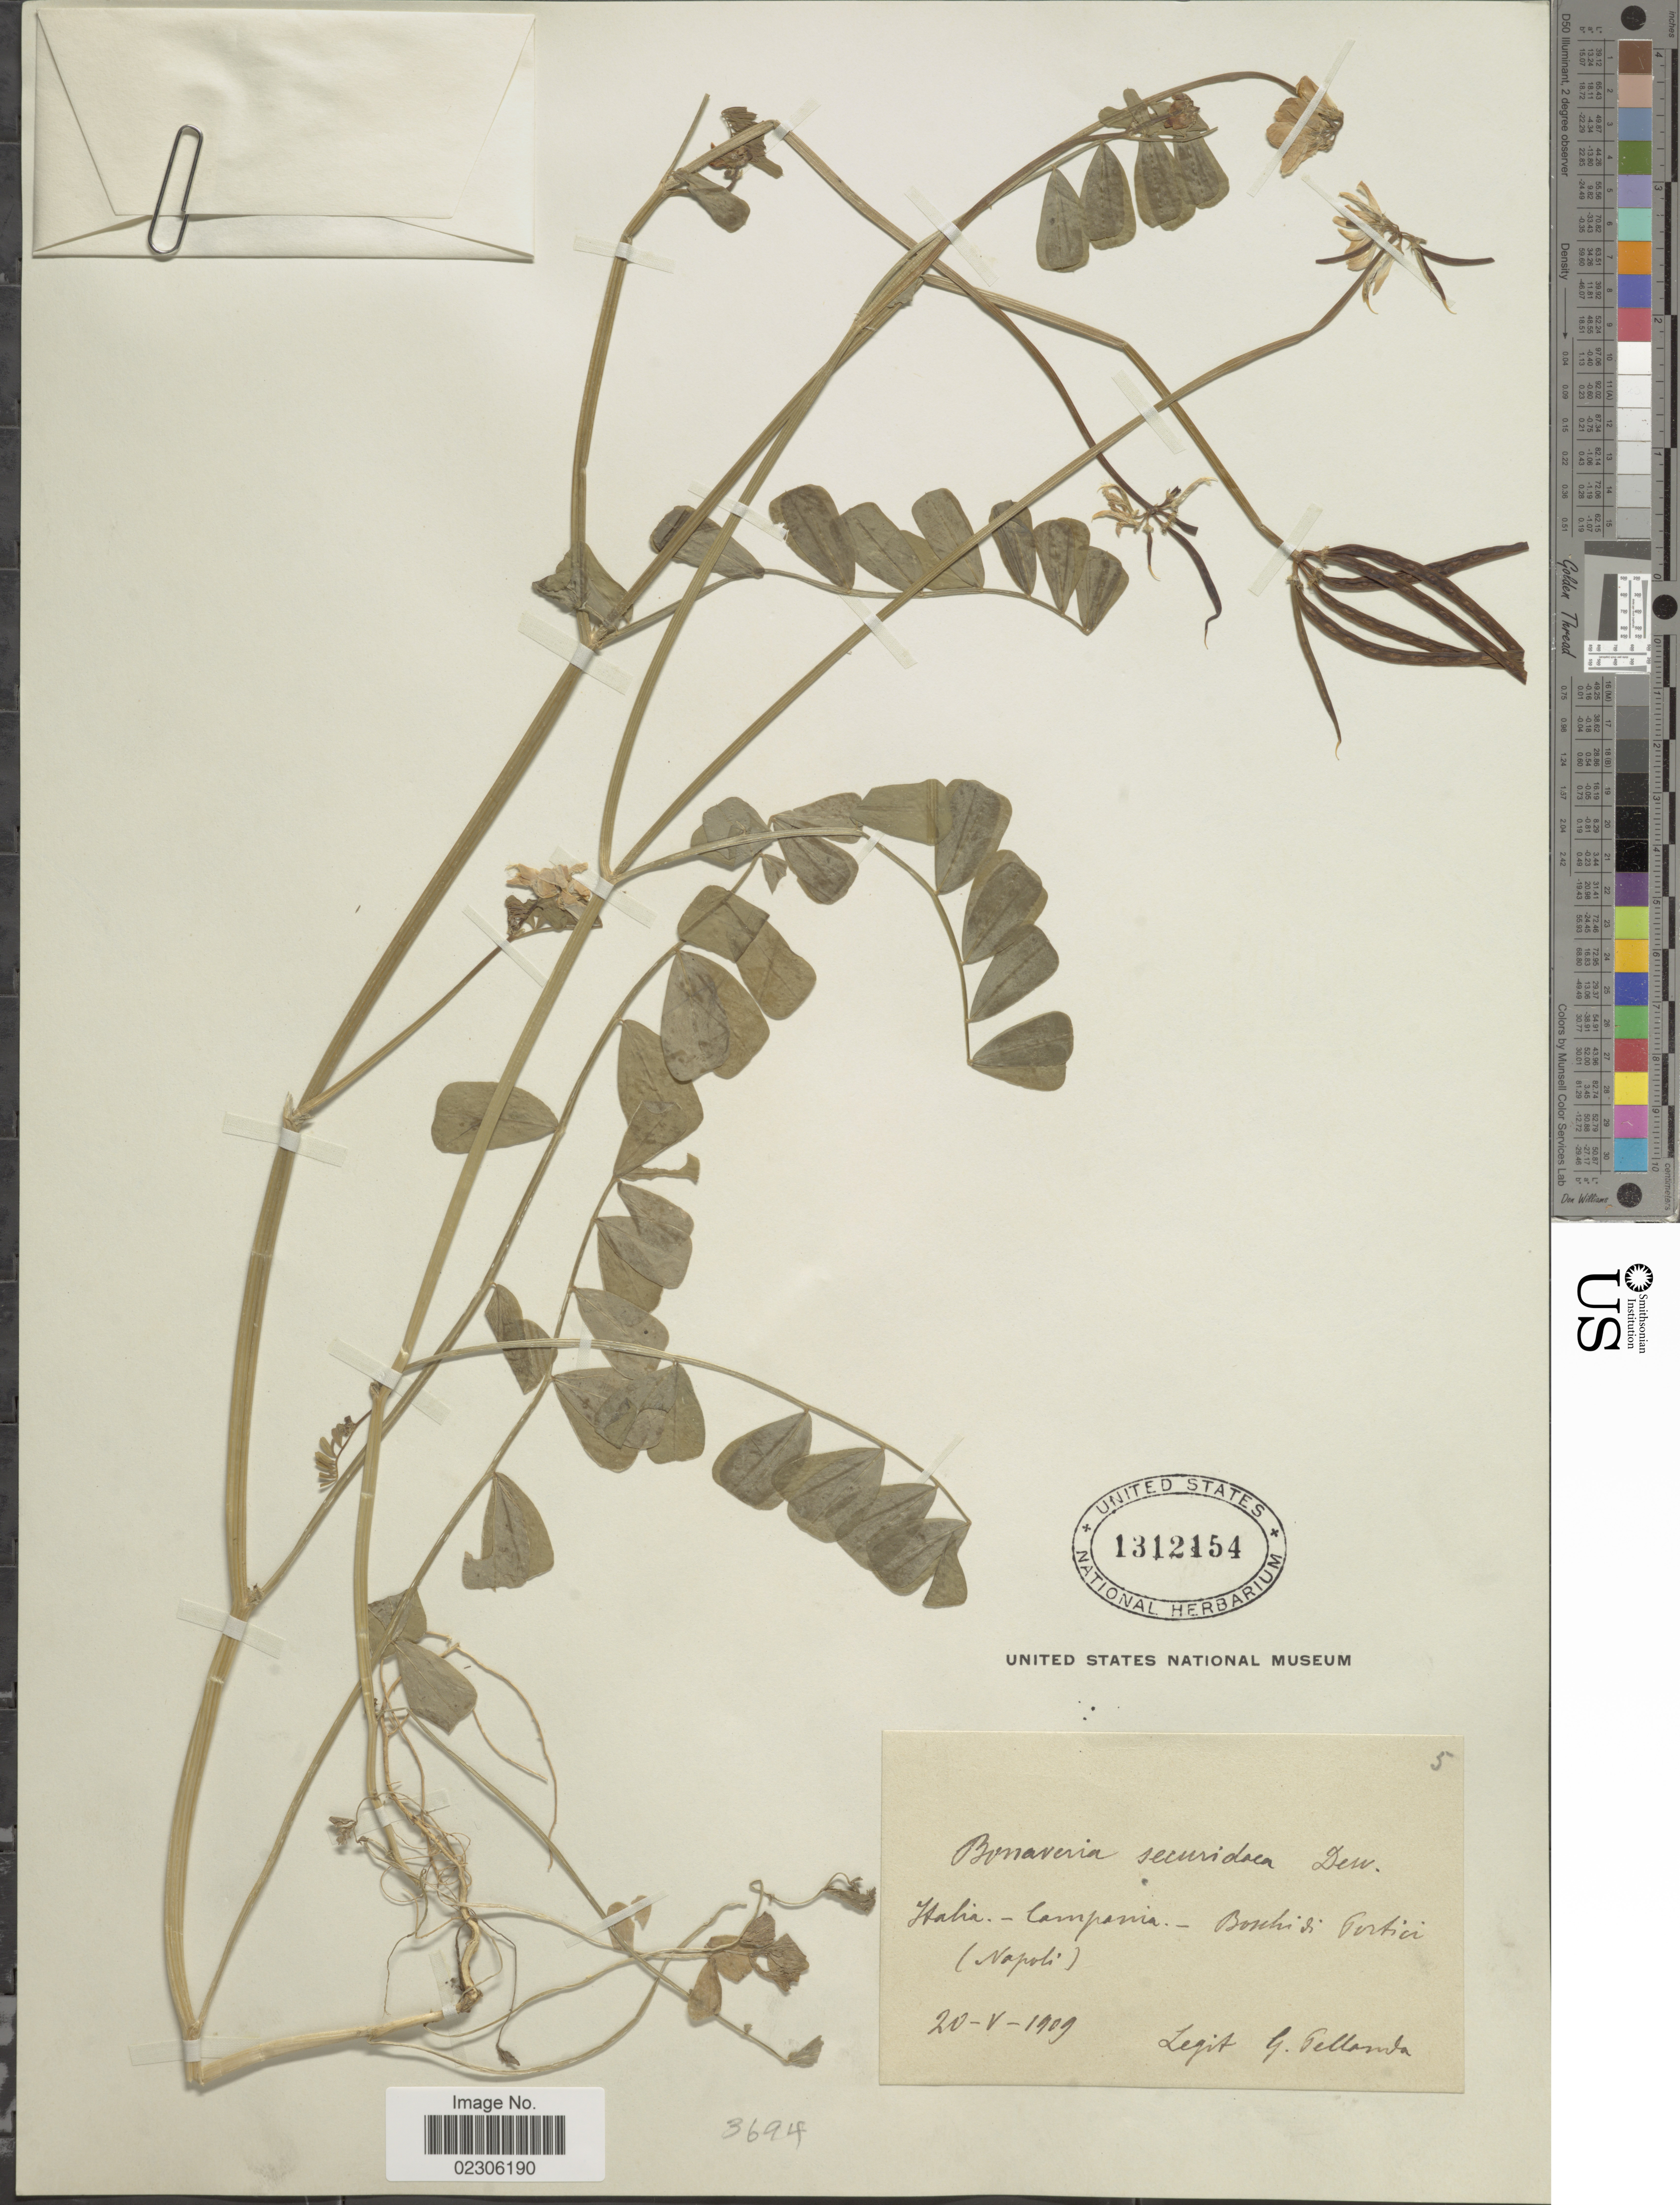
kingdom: Plantae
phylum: Tracheophyta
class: Magnoliopsida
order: Fabales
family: Fabaceae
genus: Securigera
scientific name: Securigera securidaca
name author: (L.) Degen & Dörfl.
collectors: G. Pellanda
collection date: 1909-05-20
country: Italy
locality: Italia, Campinia, Bonhidi Porticia (Napoli) [interpreted]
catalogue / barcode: US 1312154